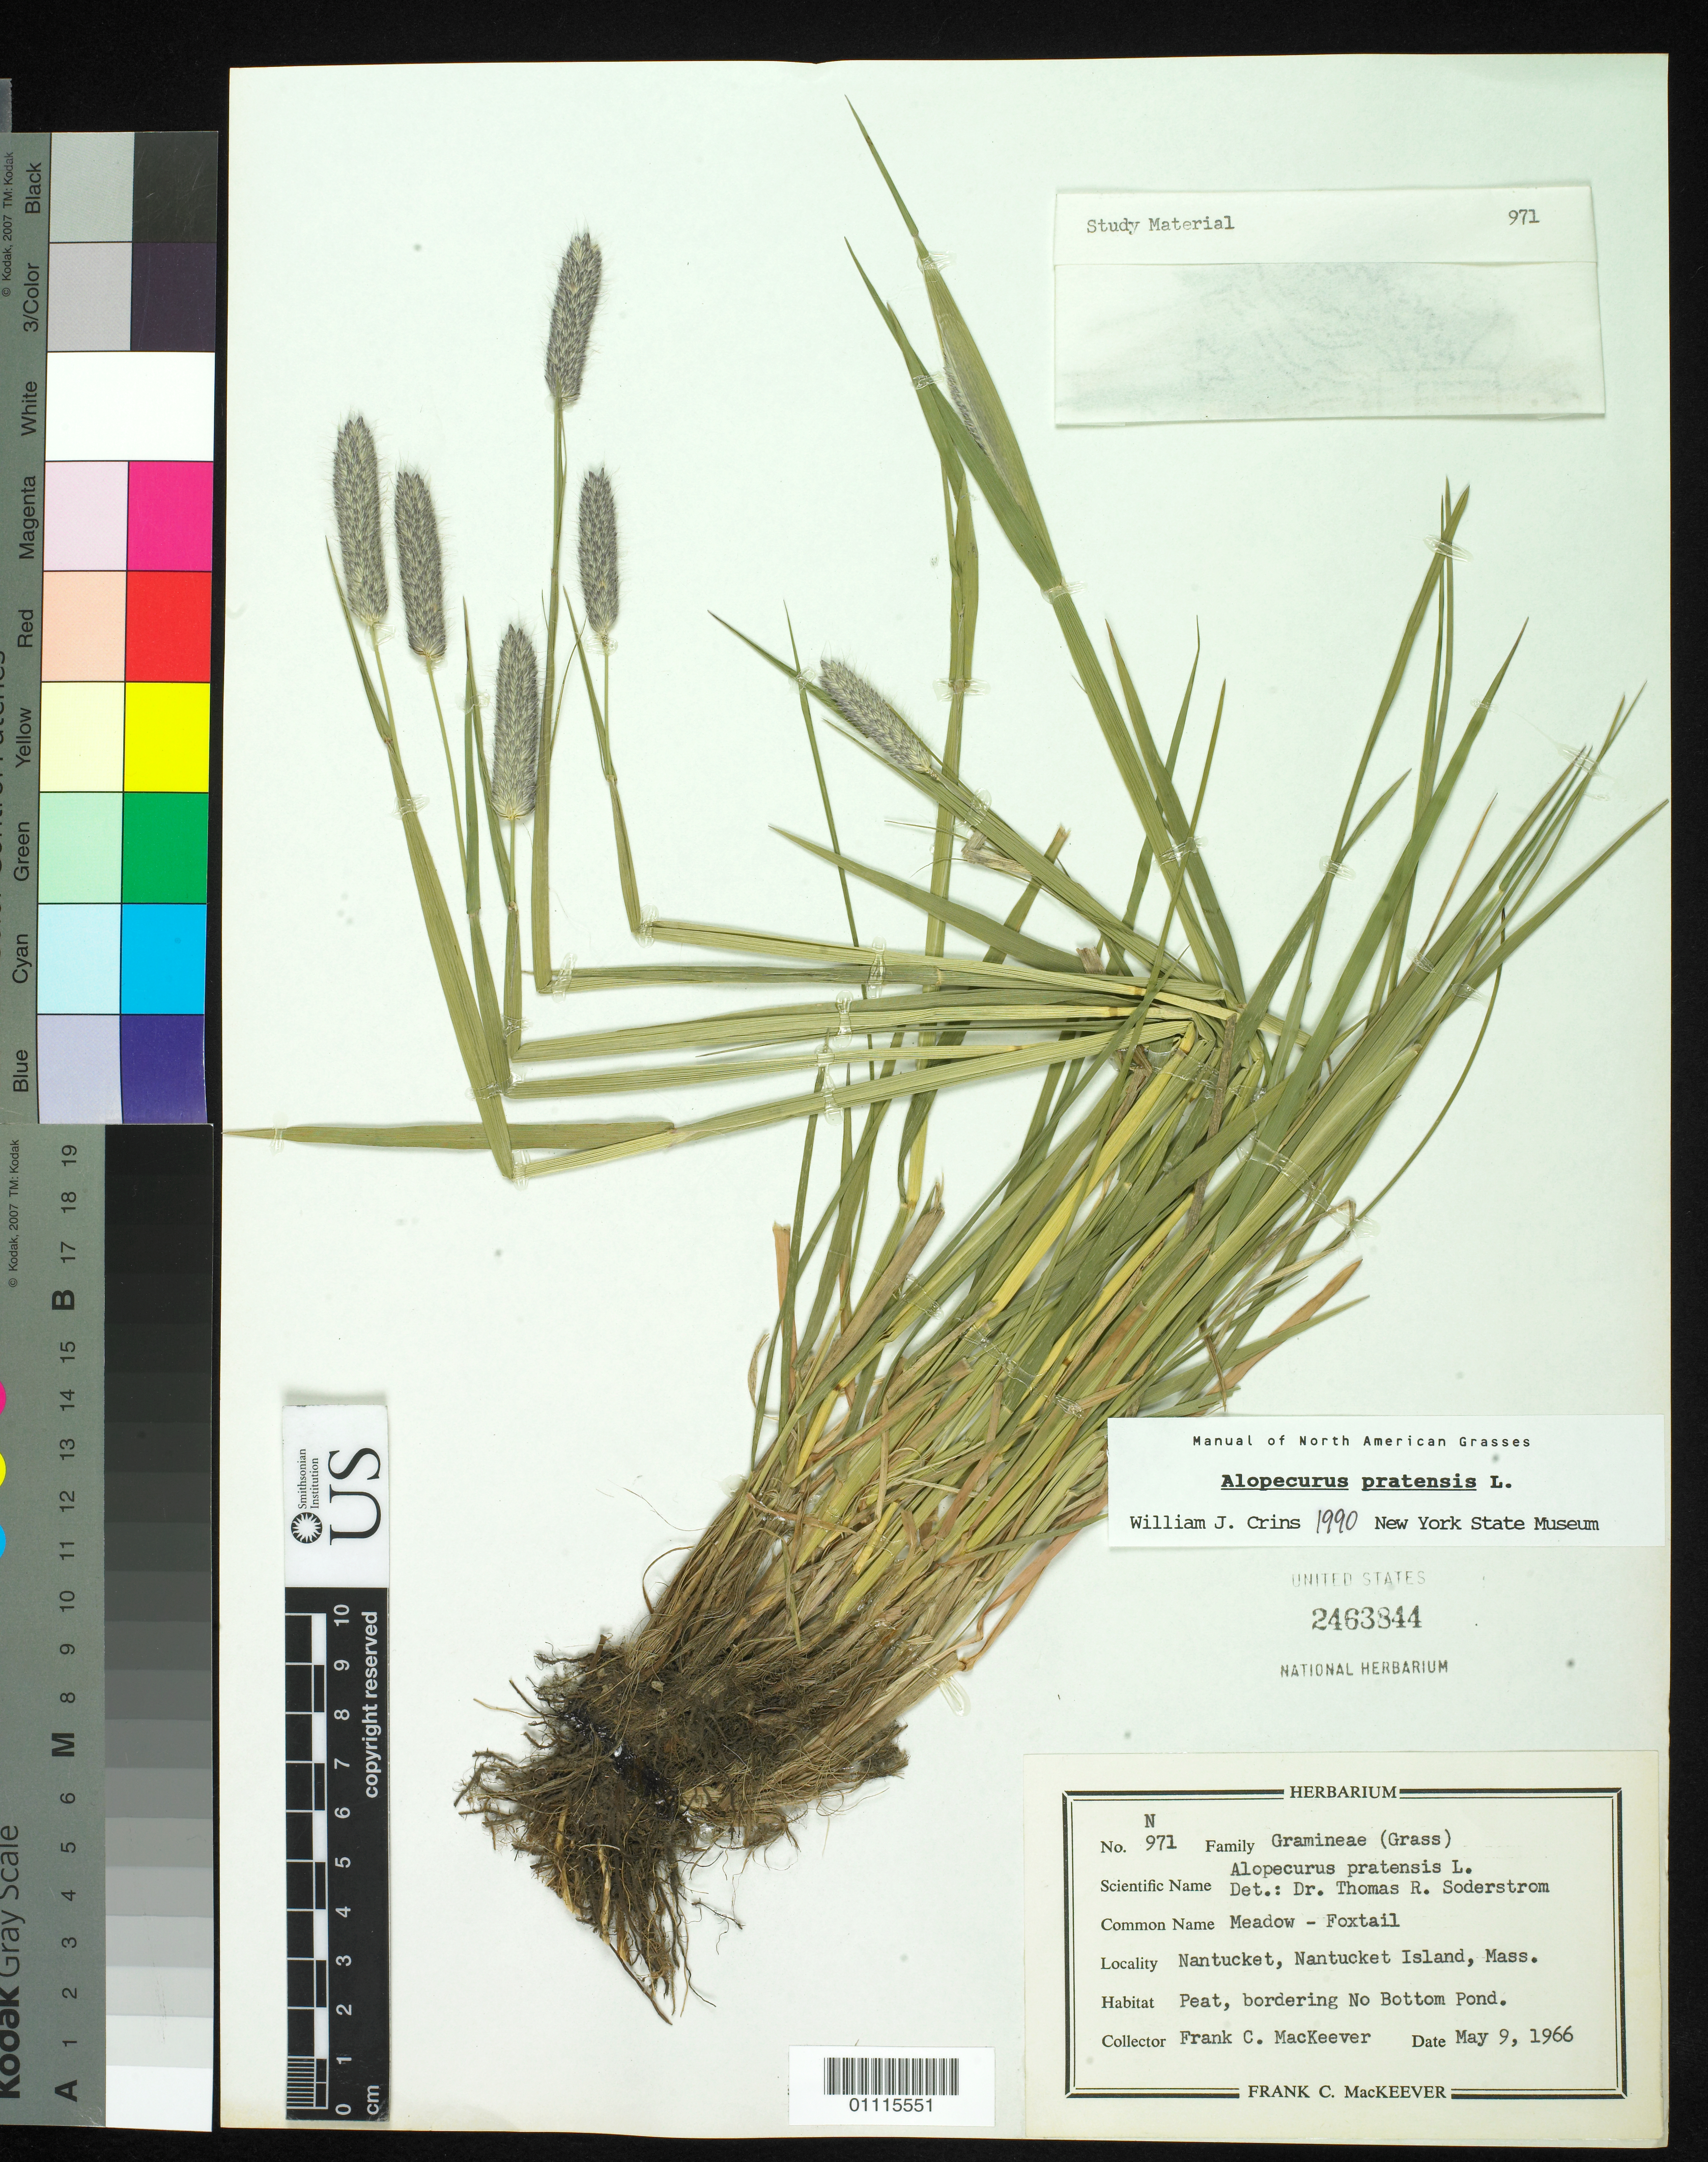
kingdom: Plantae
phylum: Tracheophyta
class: Liliopsida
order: Poales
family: Poaceae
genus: Alopecurus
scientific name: Alopecurus pratensis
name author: L.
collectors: F. C. MacKeever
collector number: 971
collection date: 1966-05-09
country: United States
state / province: Massachusetts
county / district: Nantucket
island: Nantucket Island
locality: Nantucket.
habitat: Peat, bordering No Bottom Pond.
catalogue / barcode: US 2463844